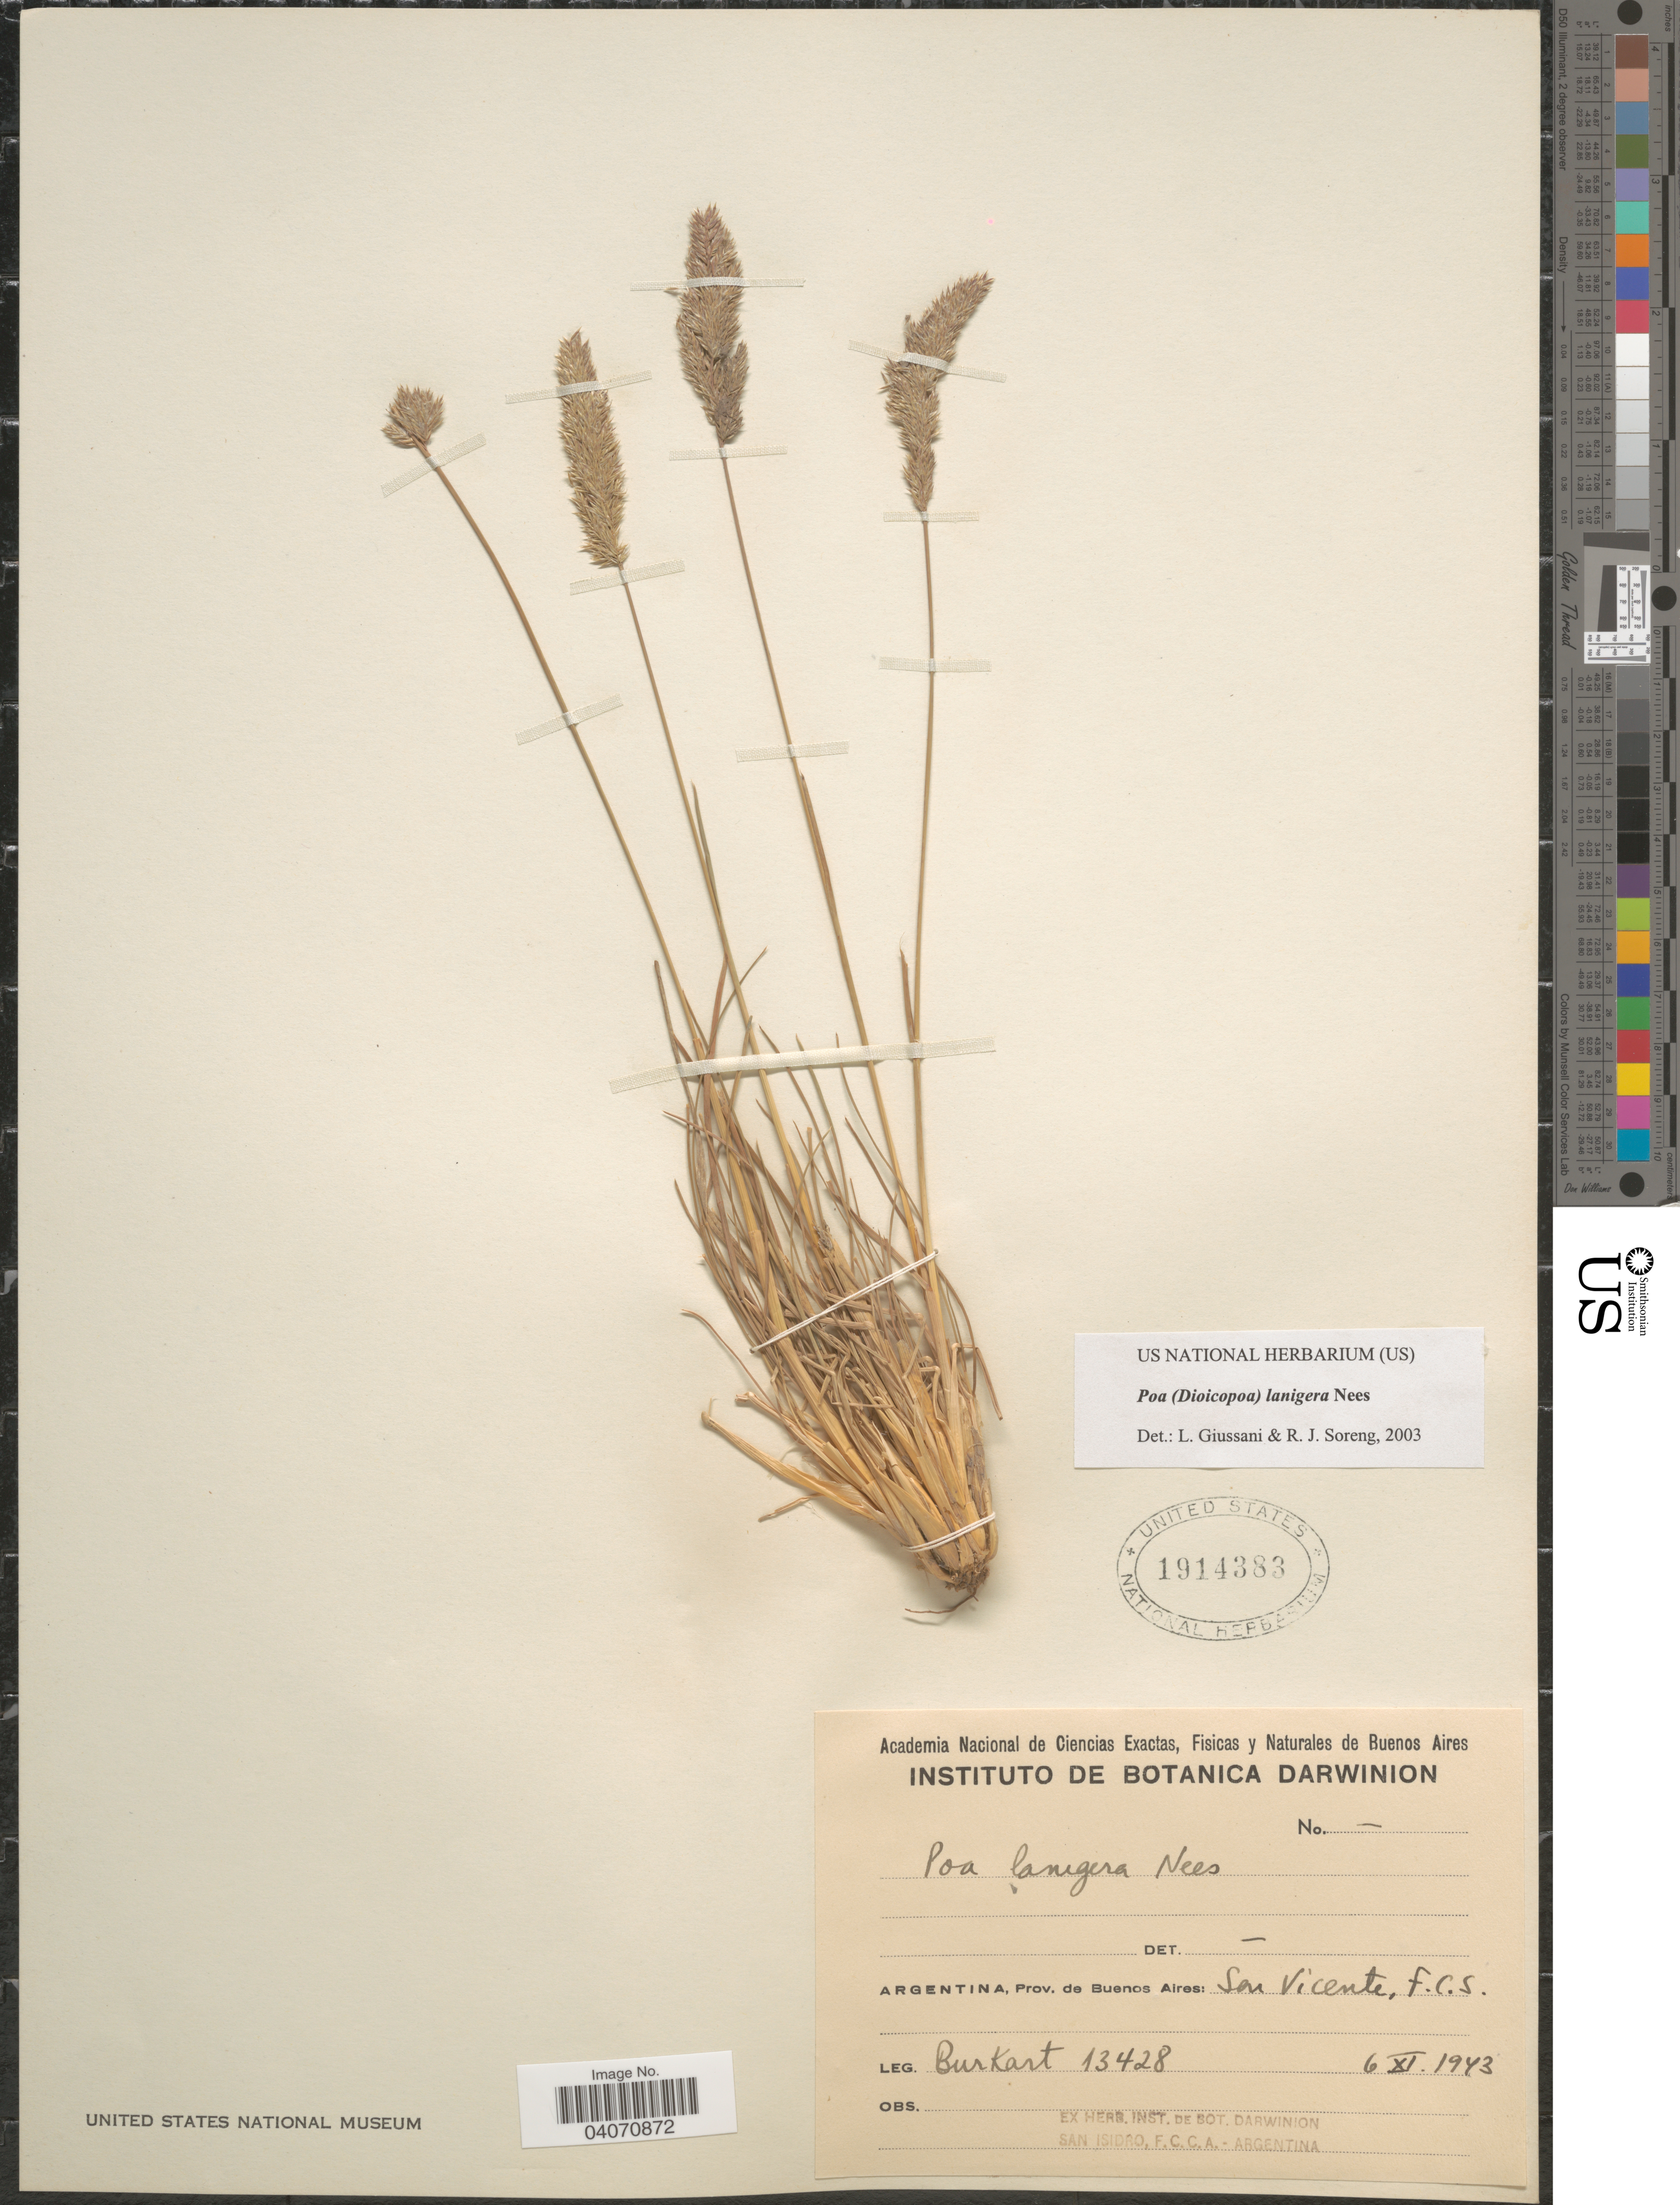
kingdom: Plantae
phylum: Tracheophyta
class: Liliopsida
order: Poales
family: Poaceae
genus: Poa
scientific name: Poa lanigera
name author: Nees in Mart.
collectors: -- Burkart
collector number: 13428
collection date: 1943-11-06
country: Argentina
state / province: Buenos Aires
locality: San Vicente, F. C. S.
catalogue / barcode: US 1914383